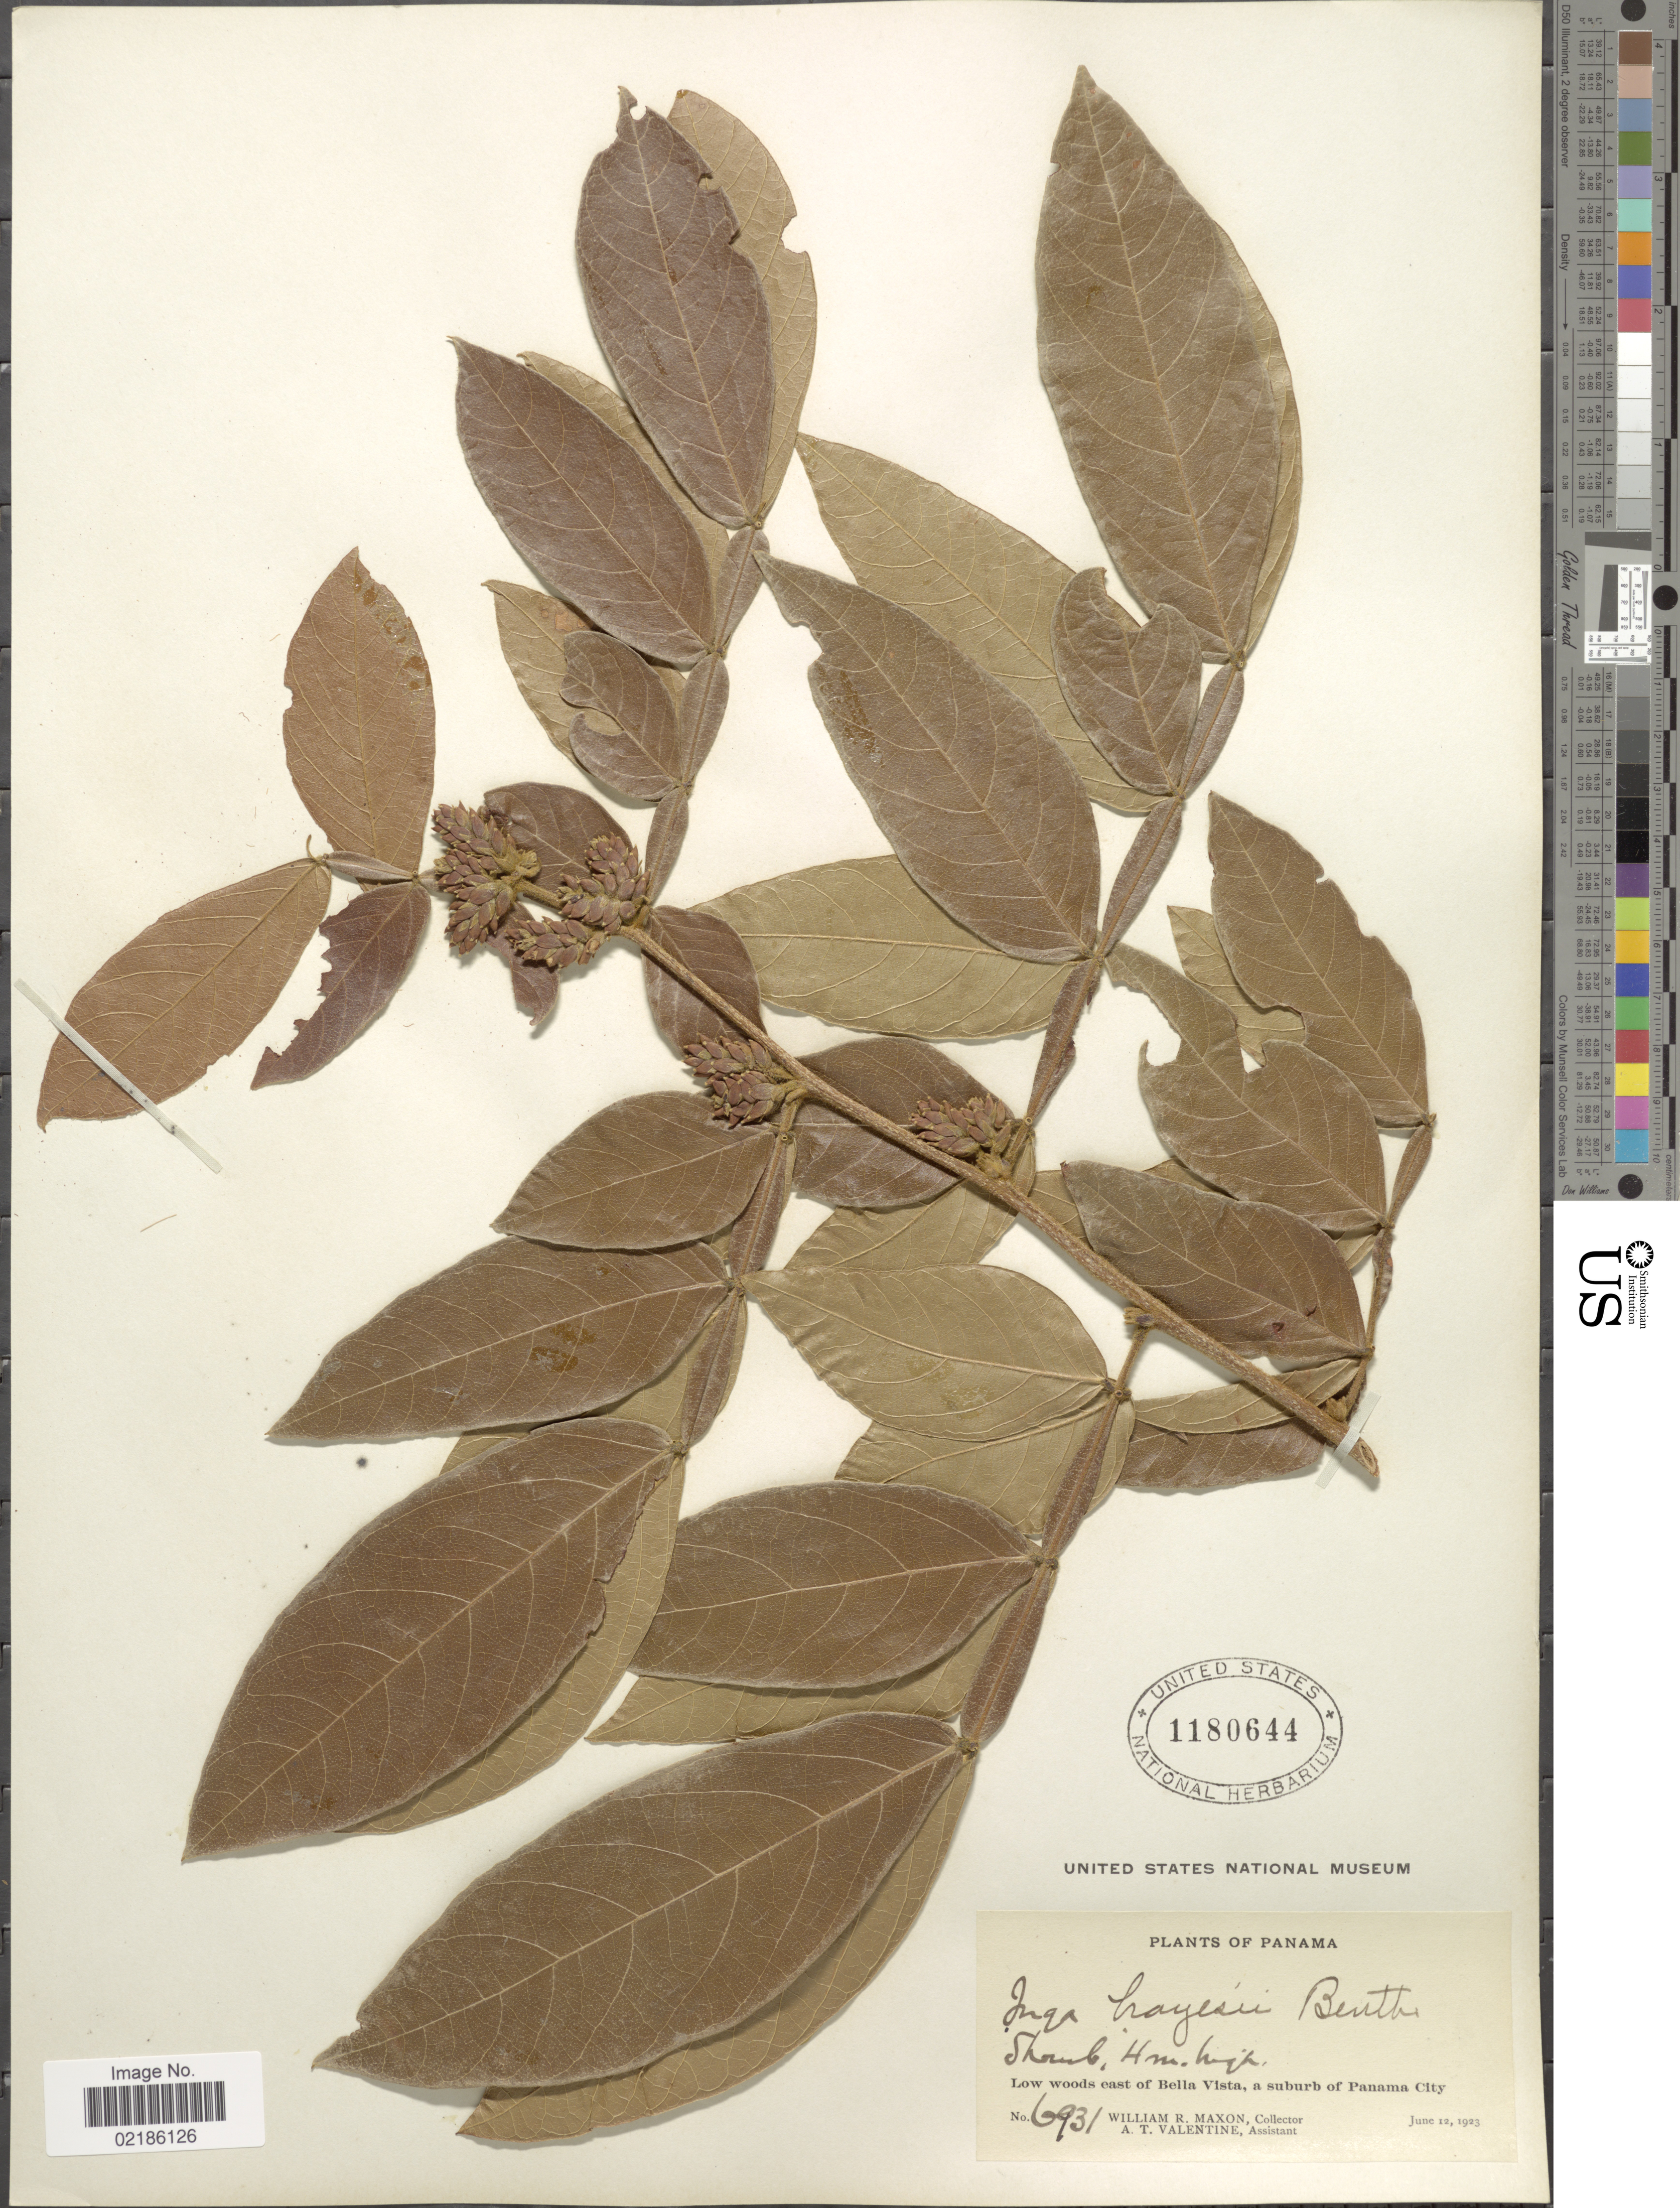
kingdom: Plantae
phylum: Tracheophyta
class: Magnoliopsida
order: Fabales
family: Fabaceae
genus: Inga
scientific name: Inga hayesii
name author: Benth.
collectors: W. R. Maxon & A. Valentine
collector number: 6931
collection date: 1923-06-12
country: Panama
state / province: Panamá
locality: Low woods east of Bella Vista, a suburb of Panama City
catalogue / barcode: US 1180644